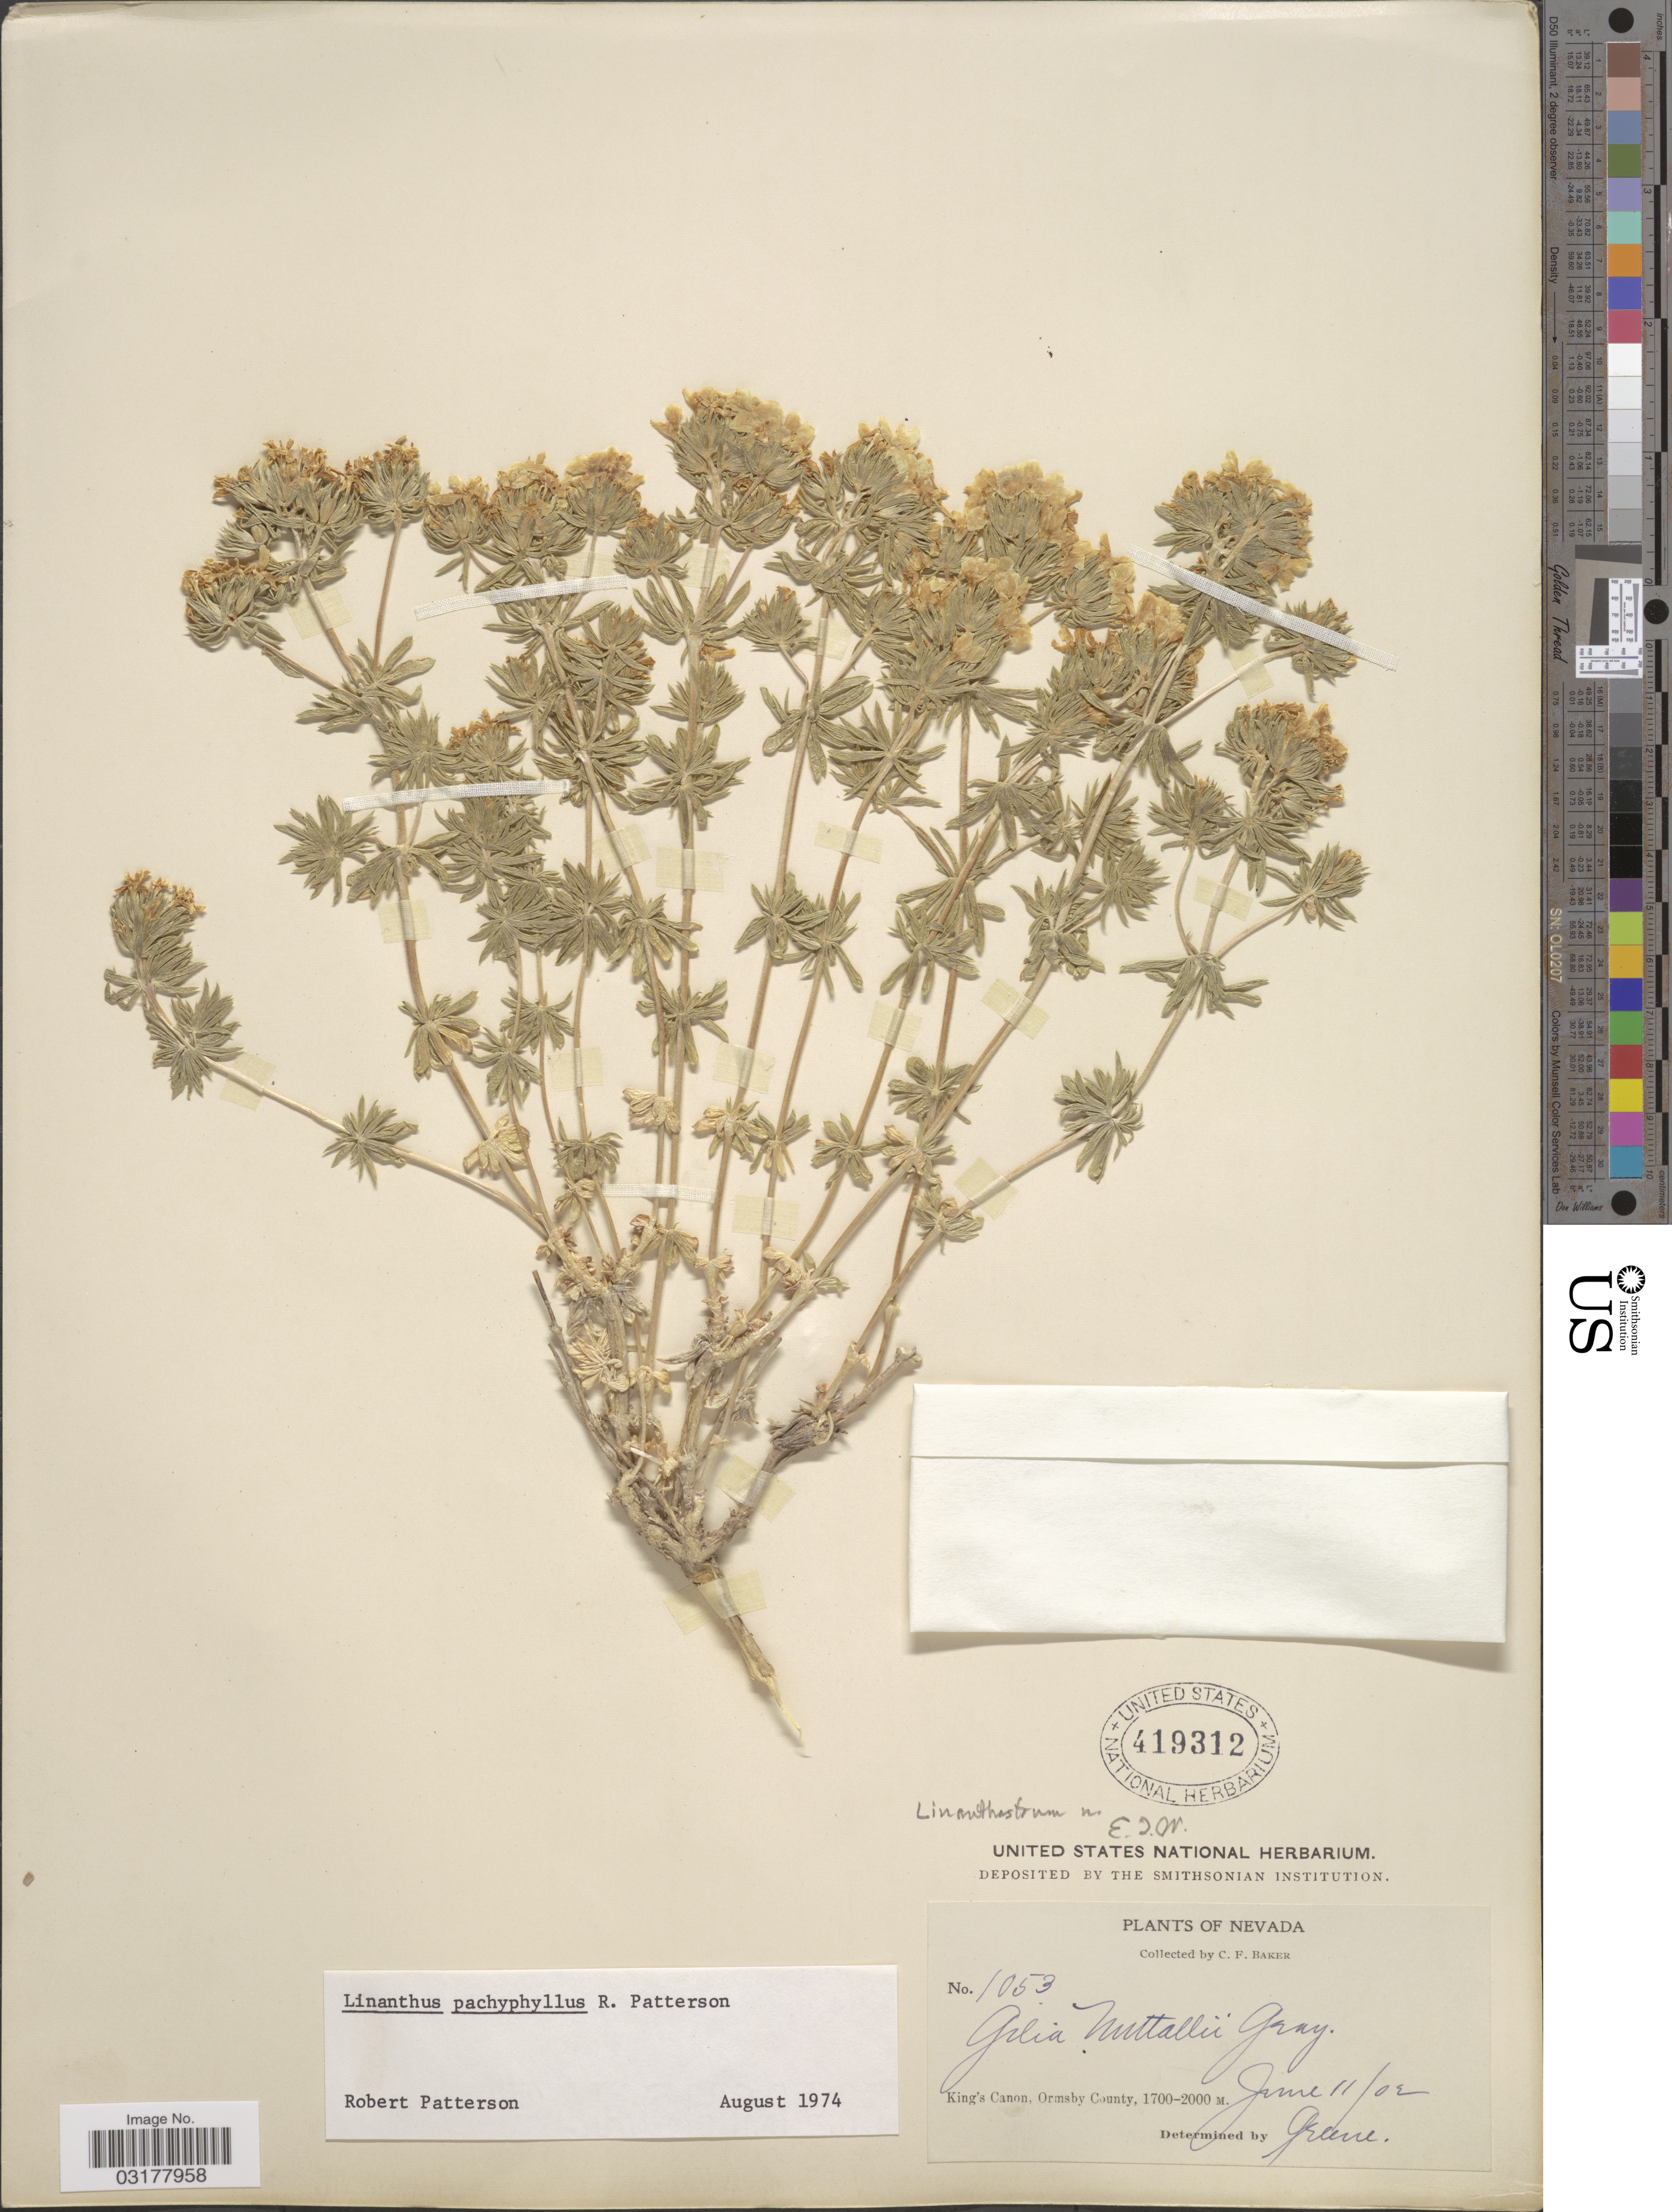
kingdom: Plantae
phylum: Tracheophyta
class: Magnoliopsida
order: Ericales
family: Polemoniaceae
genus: Leptosiphon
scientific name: Leptosiphon pachyphyllus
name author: (R. Patt.) J.M. Porter & L.A. Johnson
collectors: C. F. Baker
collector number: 1053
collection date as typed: Transcribed d/m/y: 11/6/2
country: United States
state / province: Nevada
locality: King's Canon, Ormsby County.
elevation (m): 1700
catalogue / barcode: US 419312